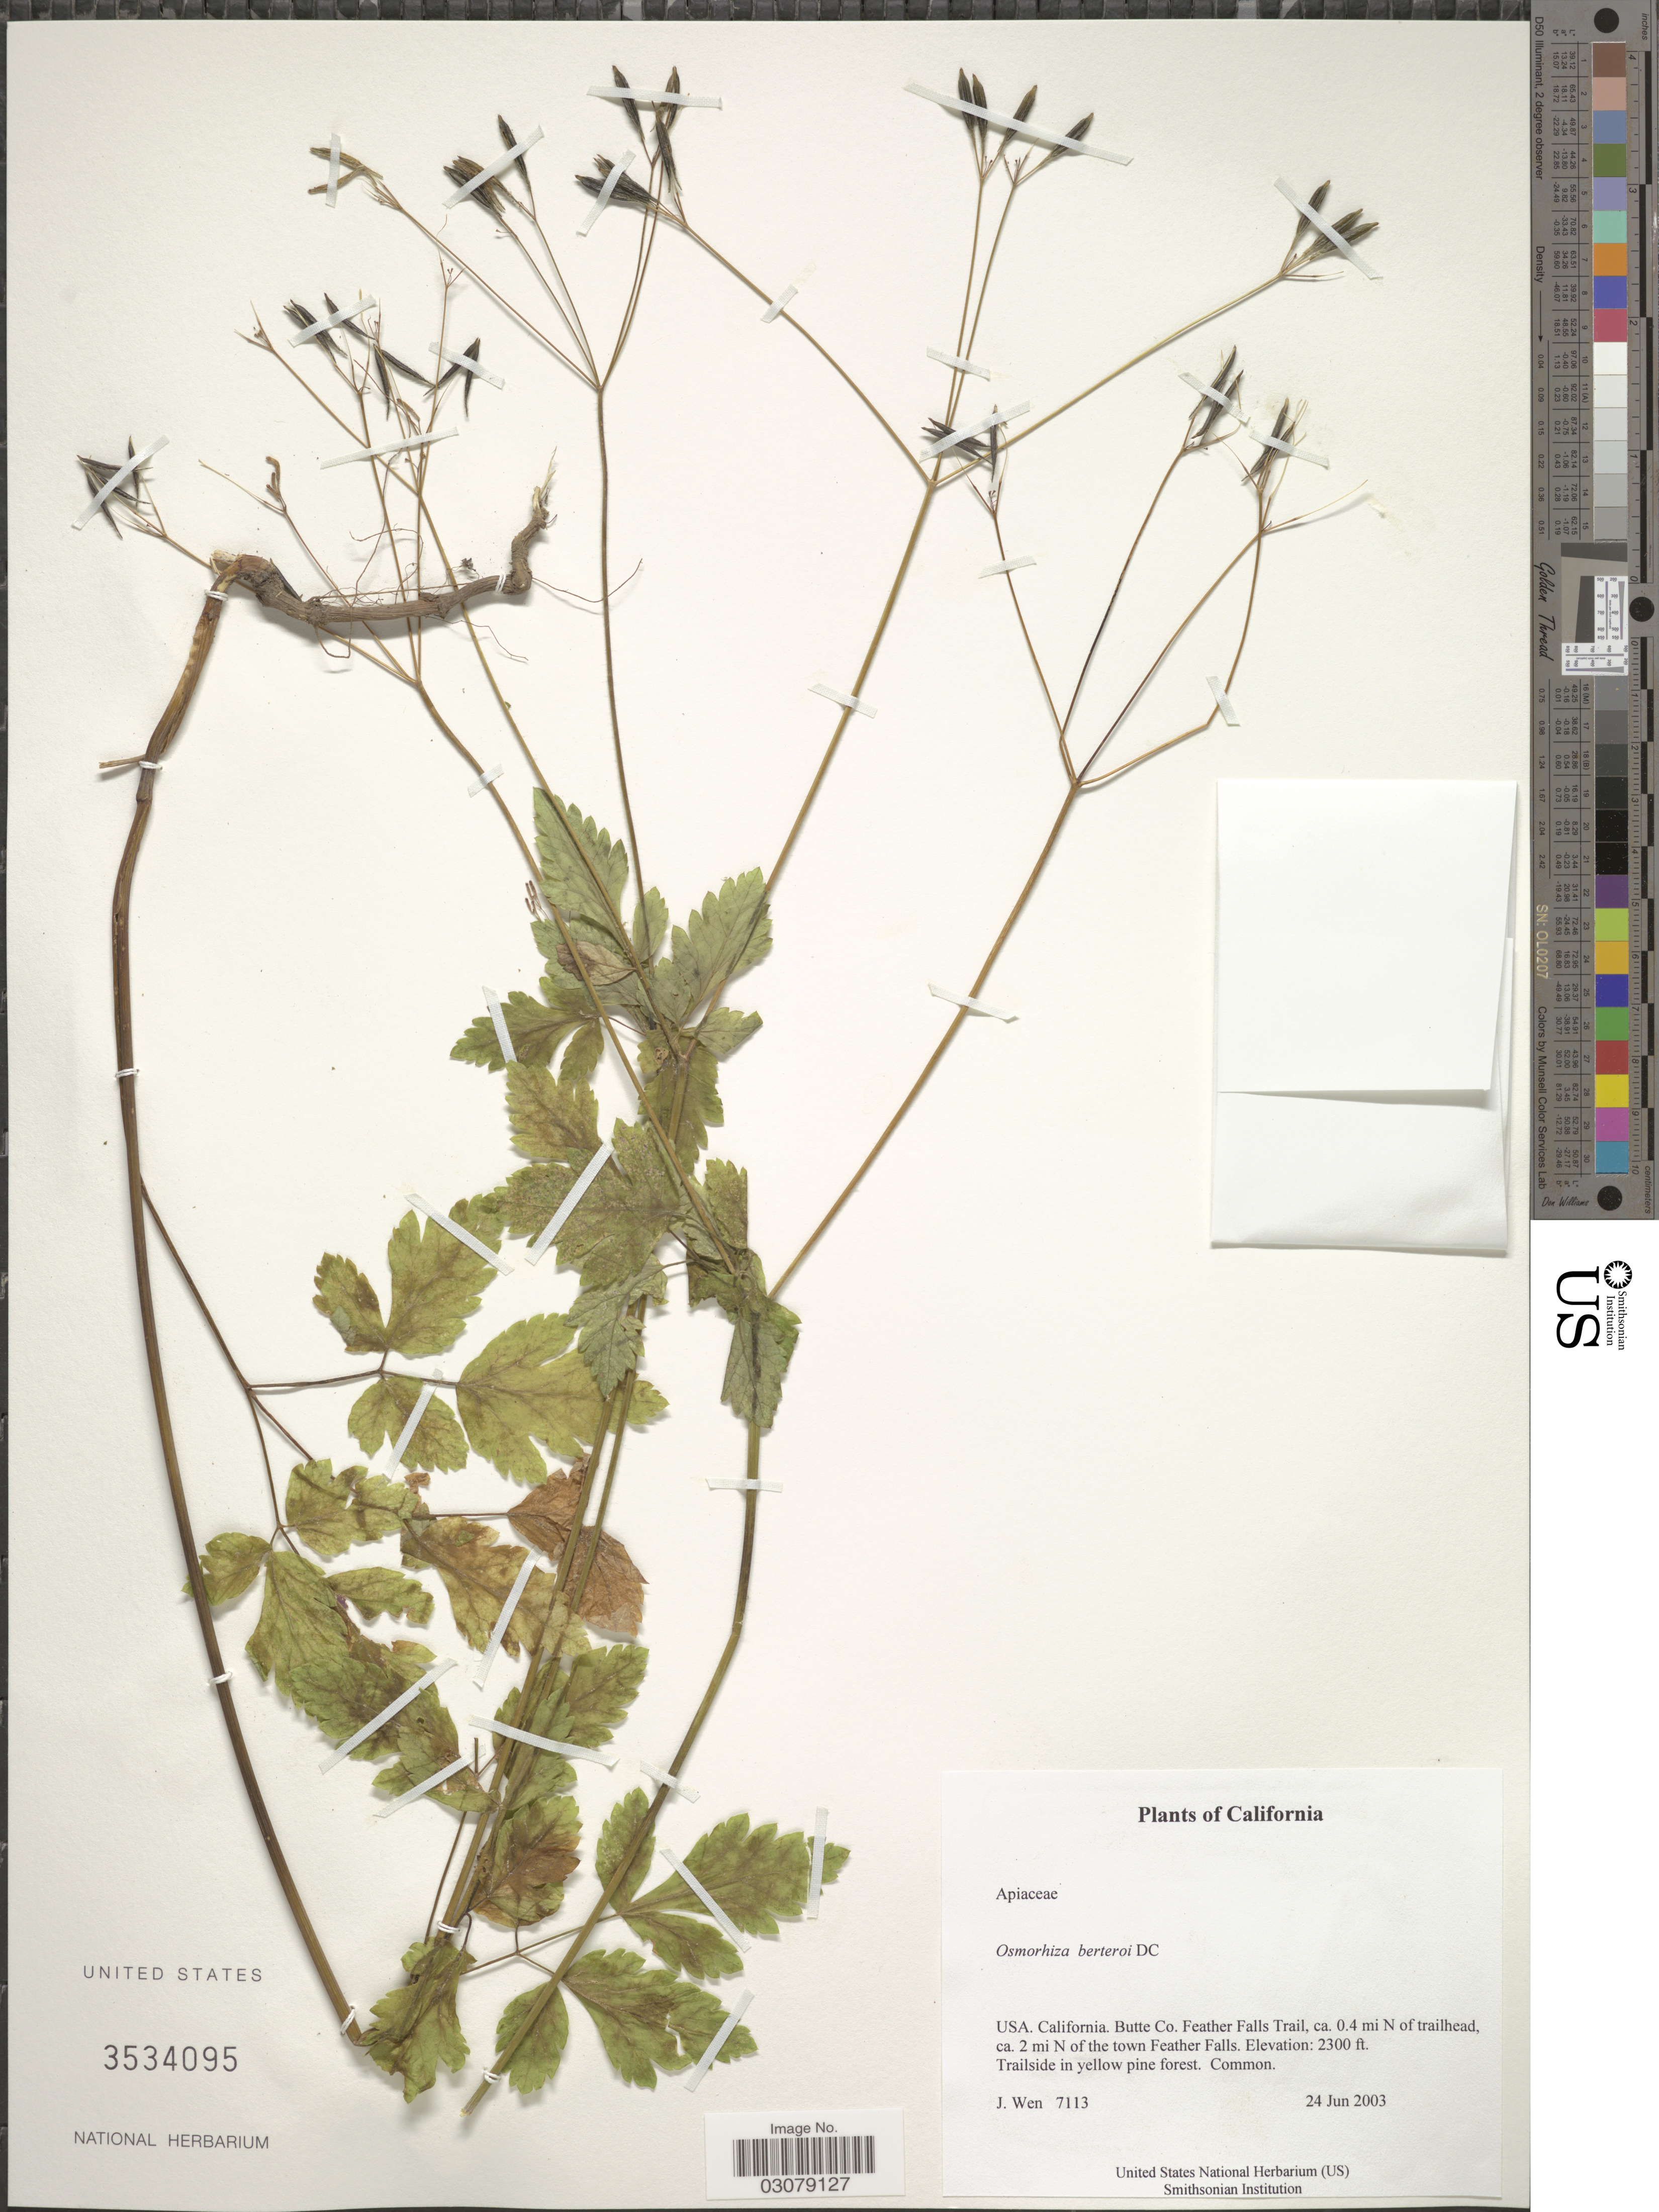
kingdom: Plantae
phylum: Tracheophyta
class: Magnoliopsida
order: Apiales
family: Apiaceae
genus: Osmorhiza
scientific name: Osmorhiza berteroi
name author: DC.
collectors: J. Wen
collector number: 7113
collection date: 2003-06-24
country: United States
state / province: California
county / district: Butte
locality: Butte Co. Feather Falls Trail, ca. 0.4 mi N of trailhead, ca. 2 mi N of the town Feather Falls.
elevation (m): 701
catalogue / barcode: US 3534095